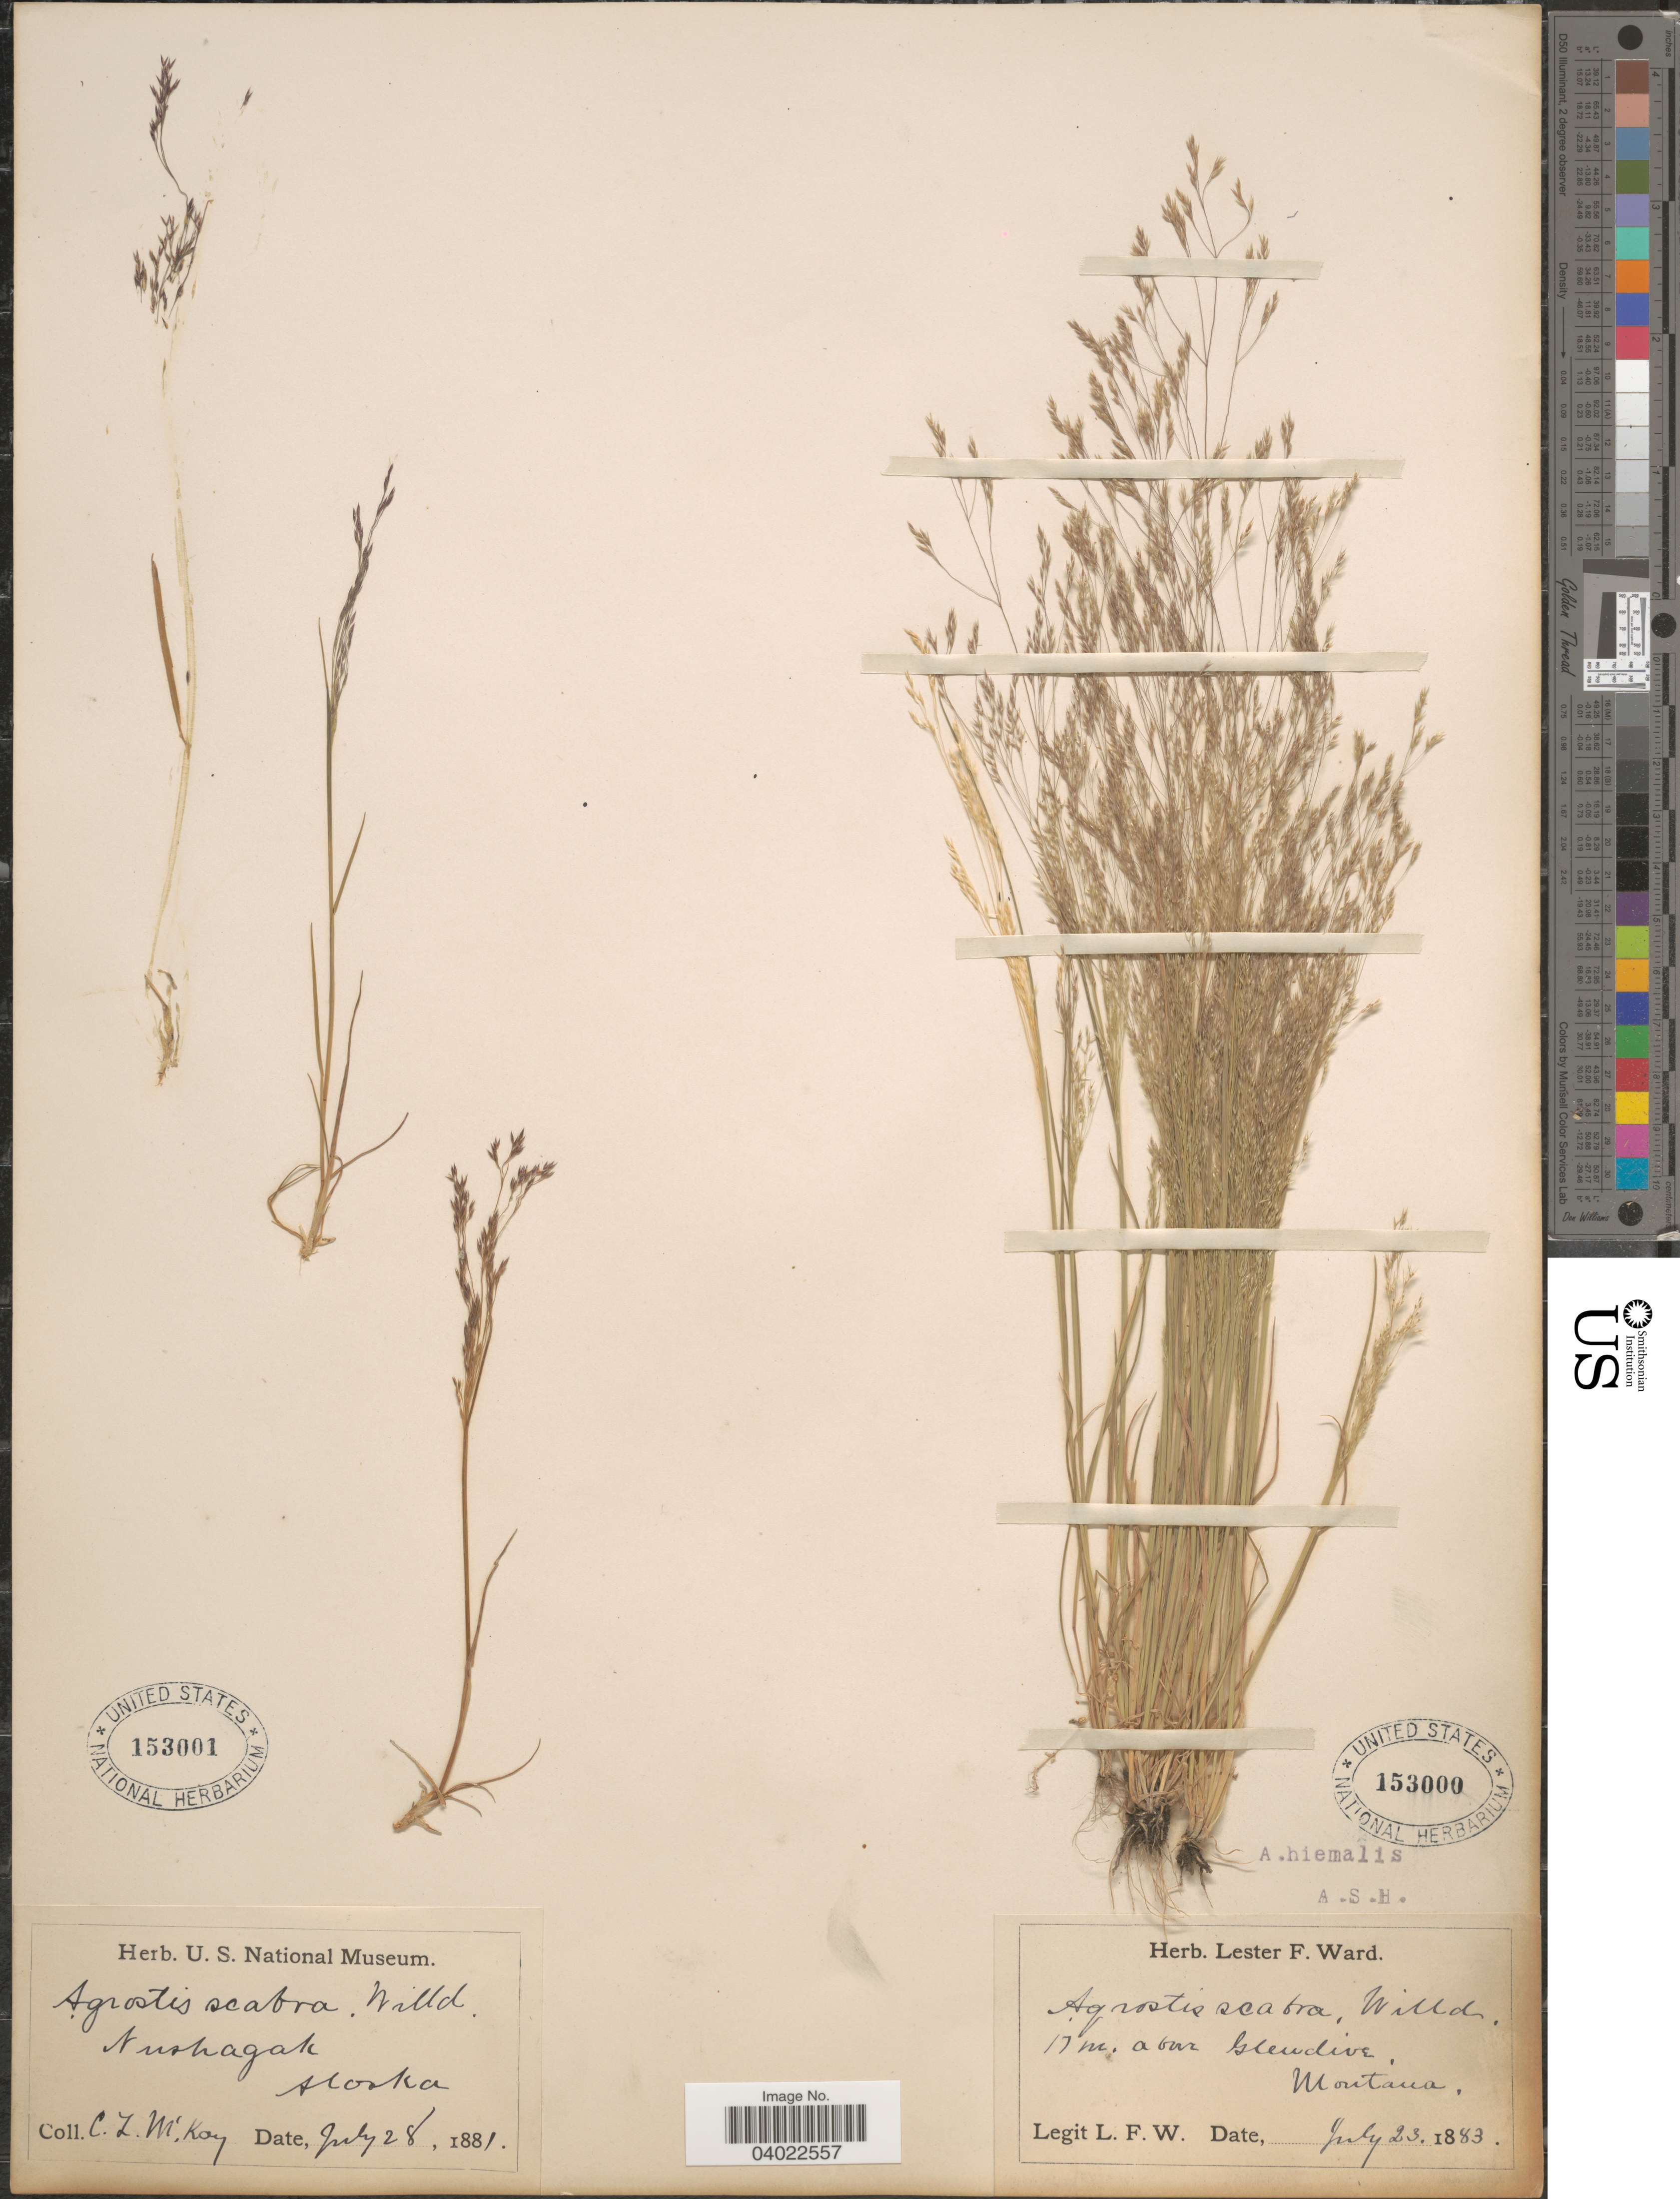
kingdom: Plantae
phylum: Tracheophyta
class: Liliopsida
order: Poales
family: Poaceae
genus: Agrostis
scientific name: Agrostis scabra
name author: Willd.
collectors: L. F. Ward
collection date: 1883-07-23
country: United States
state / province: Montana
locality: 17 m. above Glendive.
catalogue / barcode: US 153000